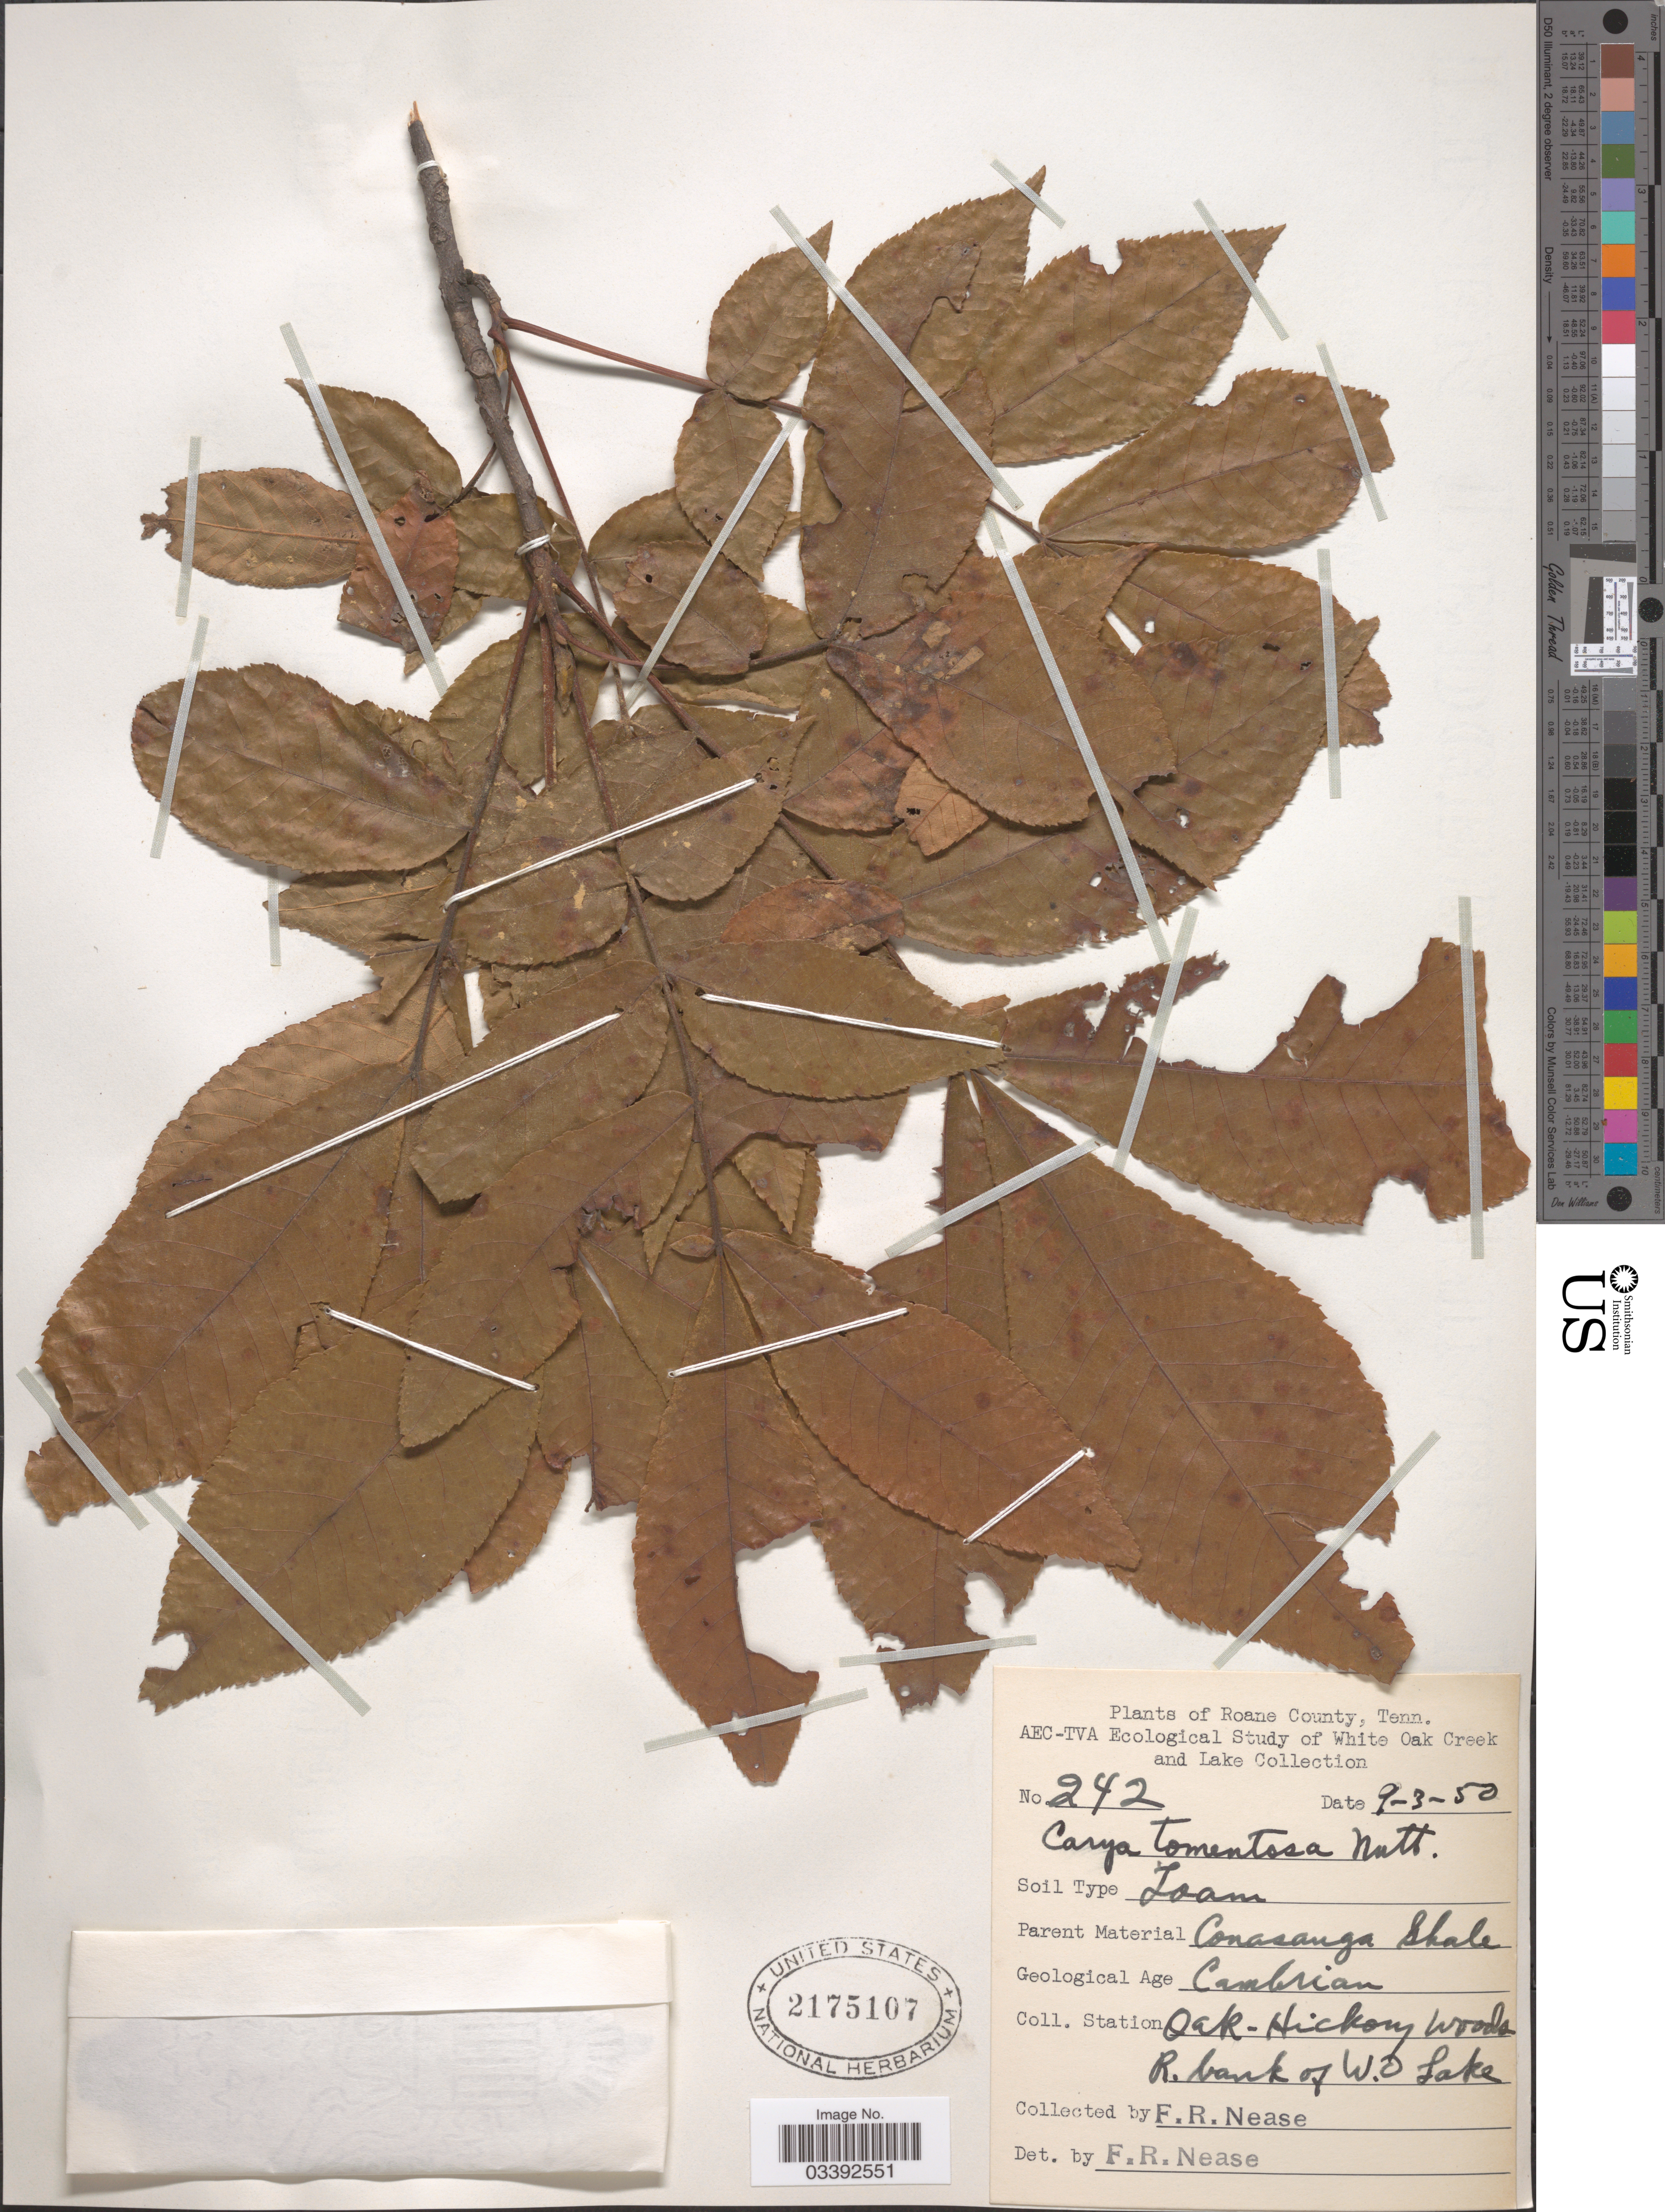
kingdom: Plantae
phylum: Tracheophyta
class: Magnoliopsida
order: Fagales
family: Juglandaceae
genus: Carya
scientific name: Carya tomentosa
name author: (Lam.) Nutt.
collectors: F. Nease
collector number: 242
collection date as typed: Transcribed d/m/y: 3/9/50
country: United States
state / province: Tennessee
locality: Roane County. Station Oak-Hickory woods R. bank of W.O. Lake.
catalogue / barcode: US 2175107